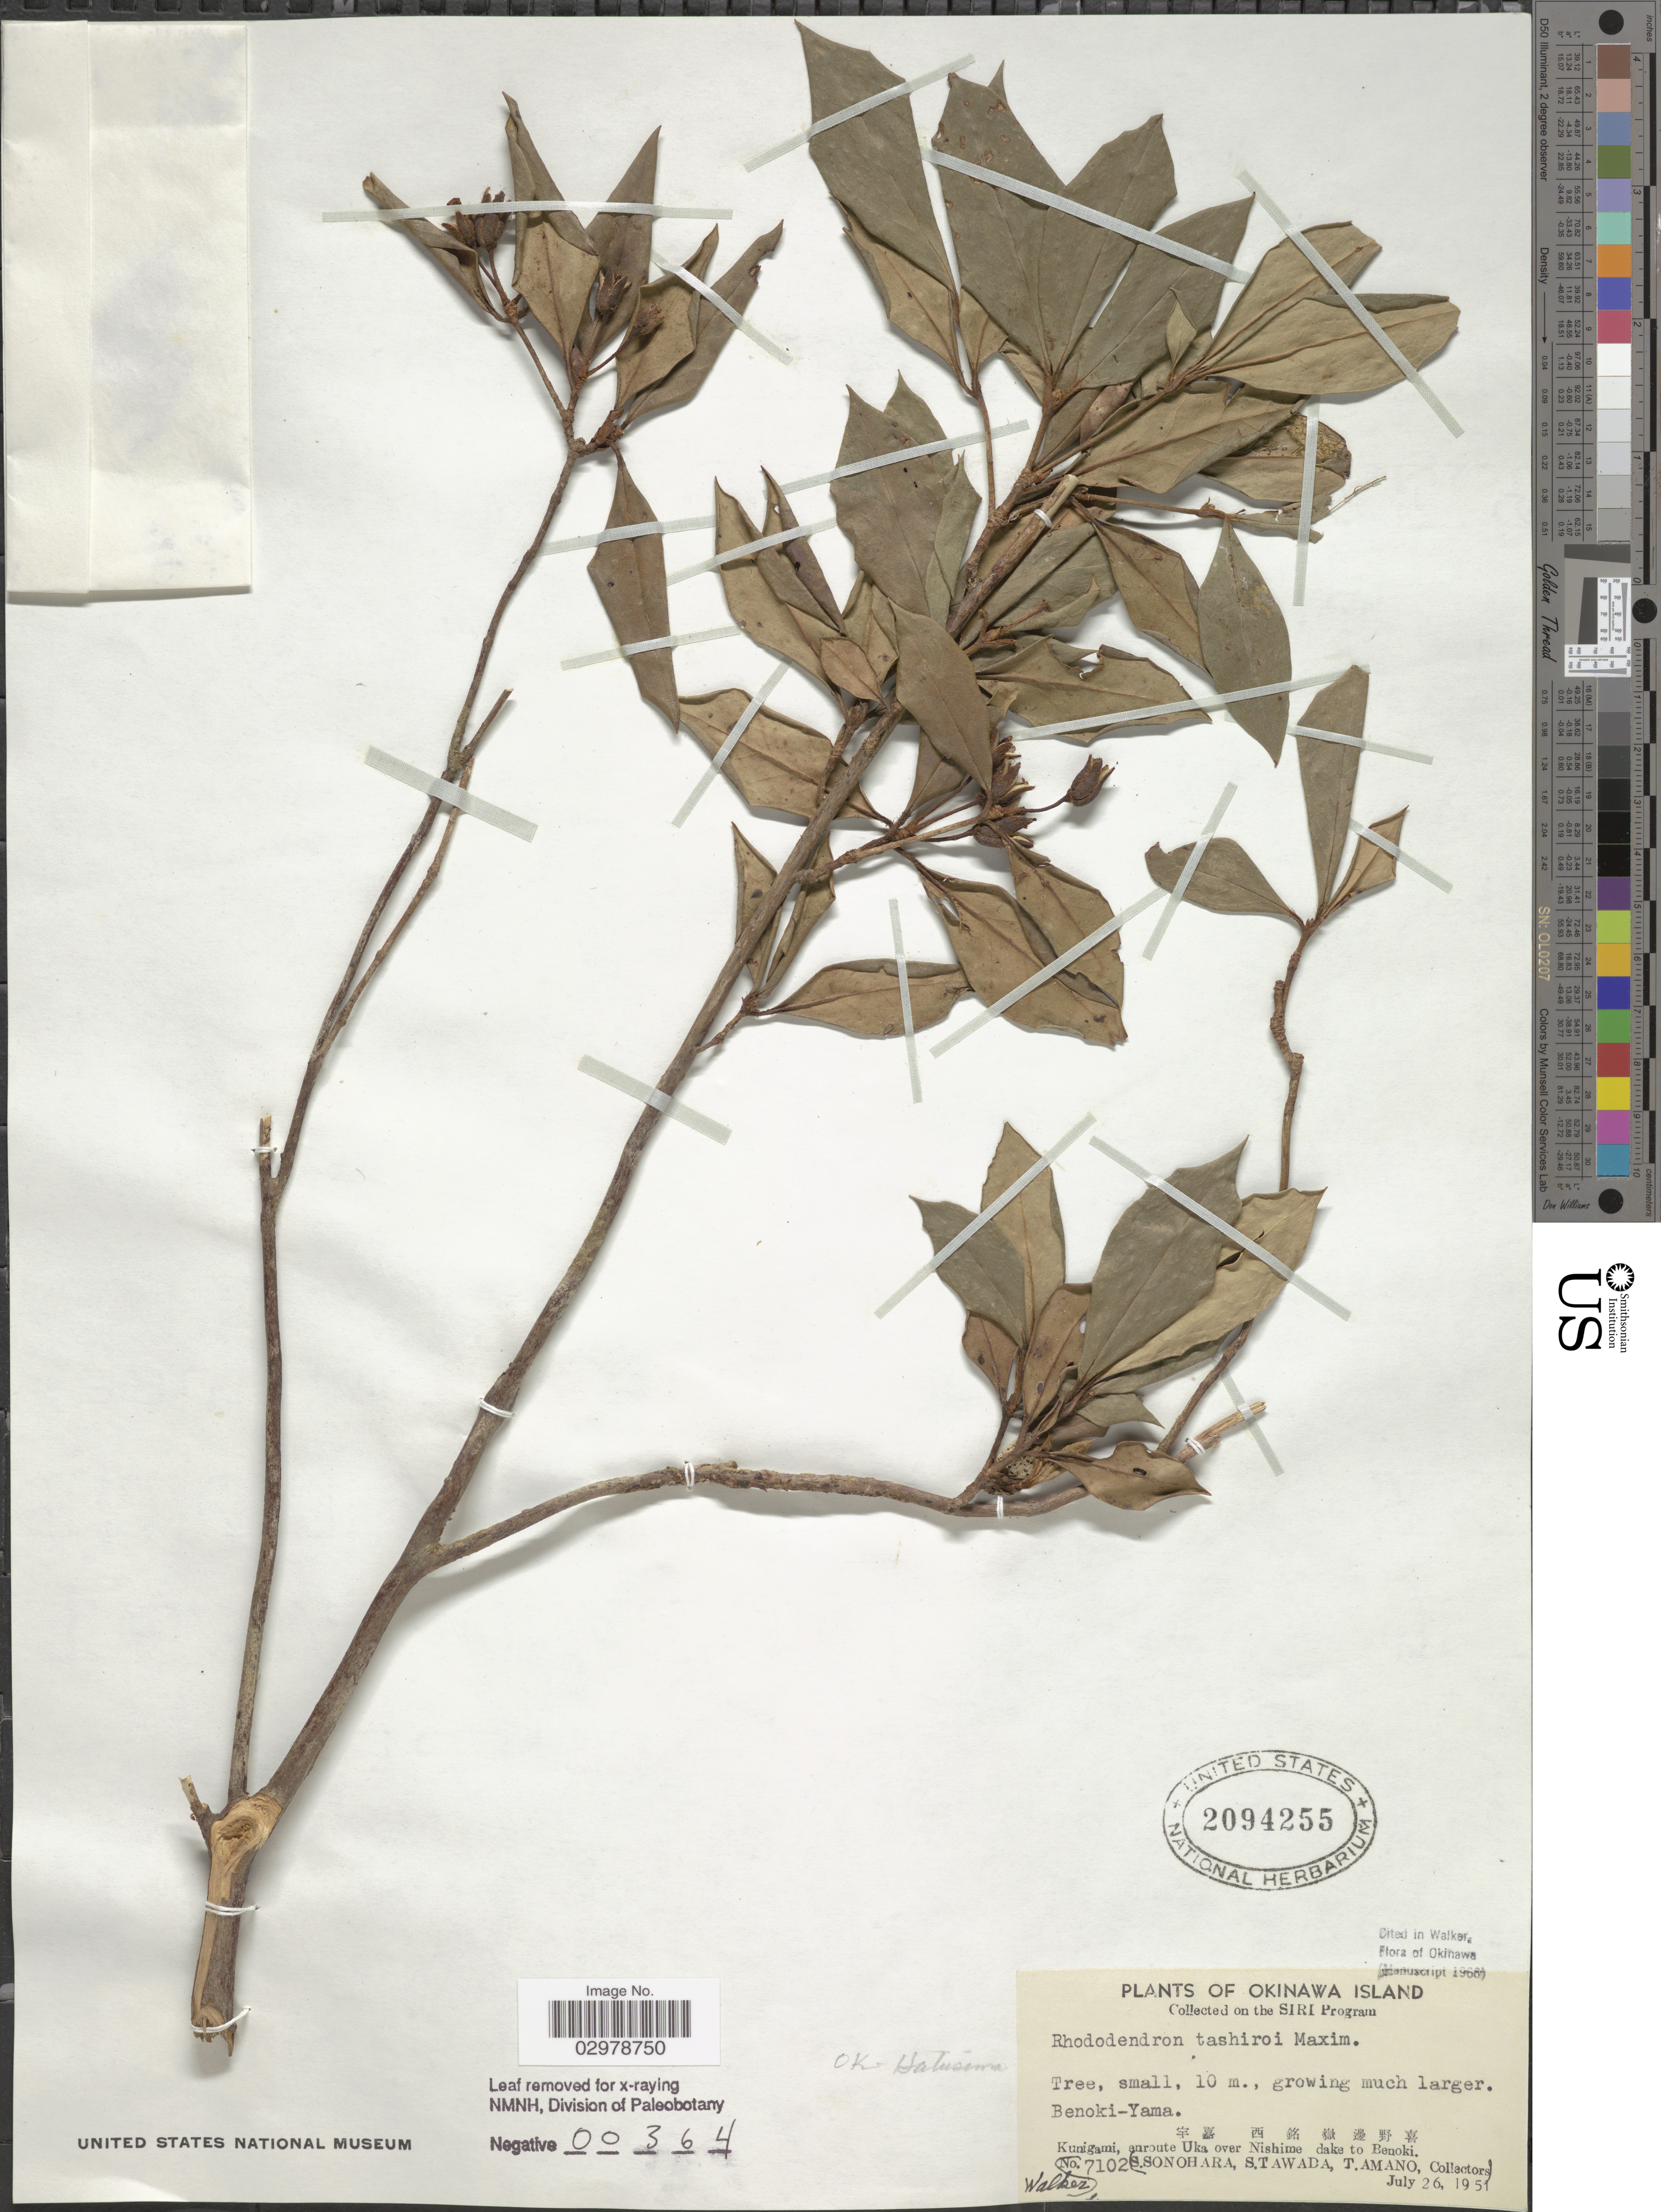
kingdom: Plantae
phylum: Tracheophyta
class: Magnoliopsida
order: Ericales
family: Ericaceae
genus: Rhododendron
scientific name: Rhododendron tashiroi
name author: Maxim.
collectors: -. Walker, S. Sonohara, S. Tawada & T. Amano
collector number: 7102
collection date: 1951-07-26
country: Japan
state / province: Okinawa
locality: Benoki-Yama. Kunigami, anroute Uka over Nishime dake to Benoki.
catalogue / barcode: US 2094255